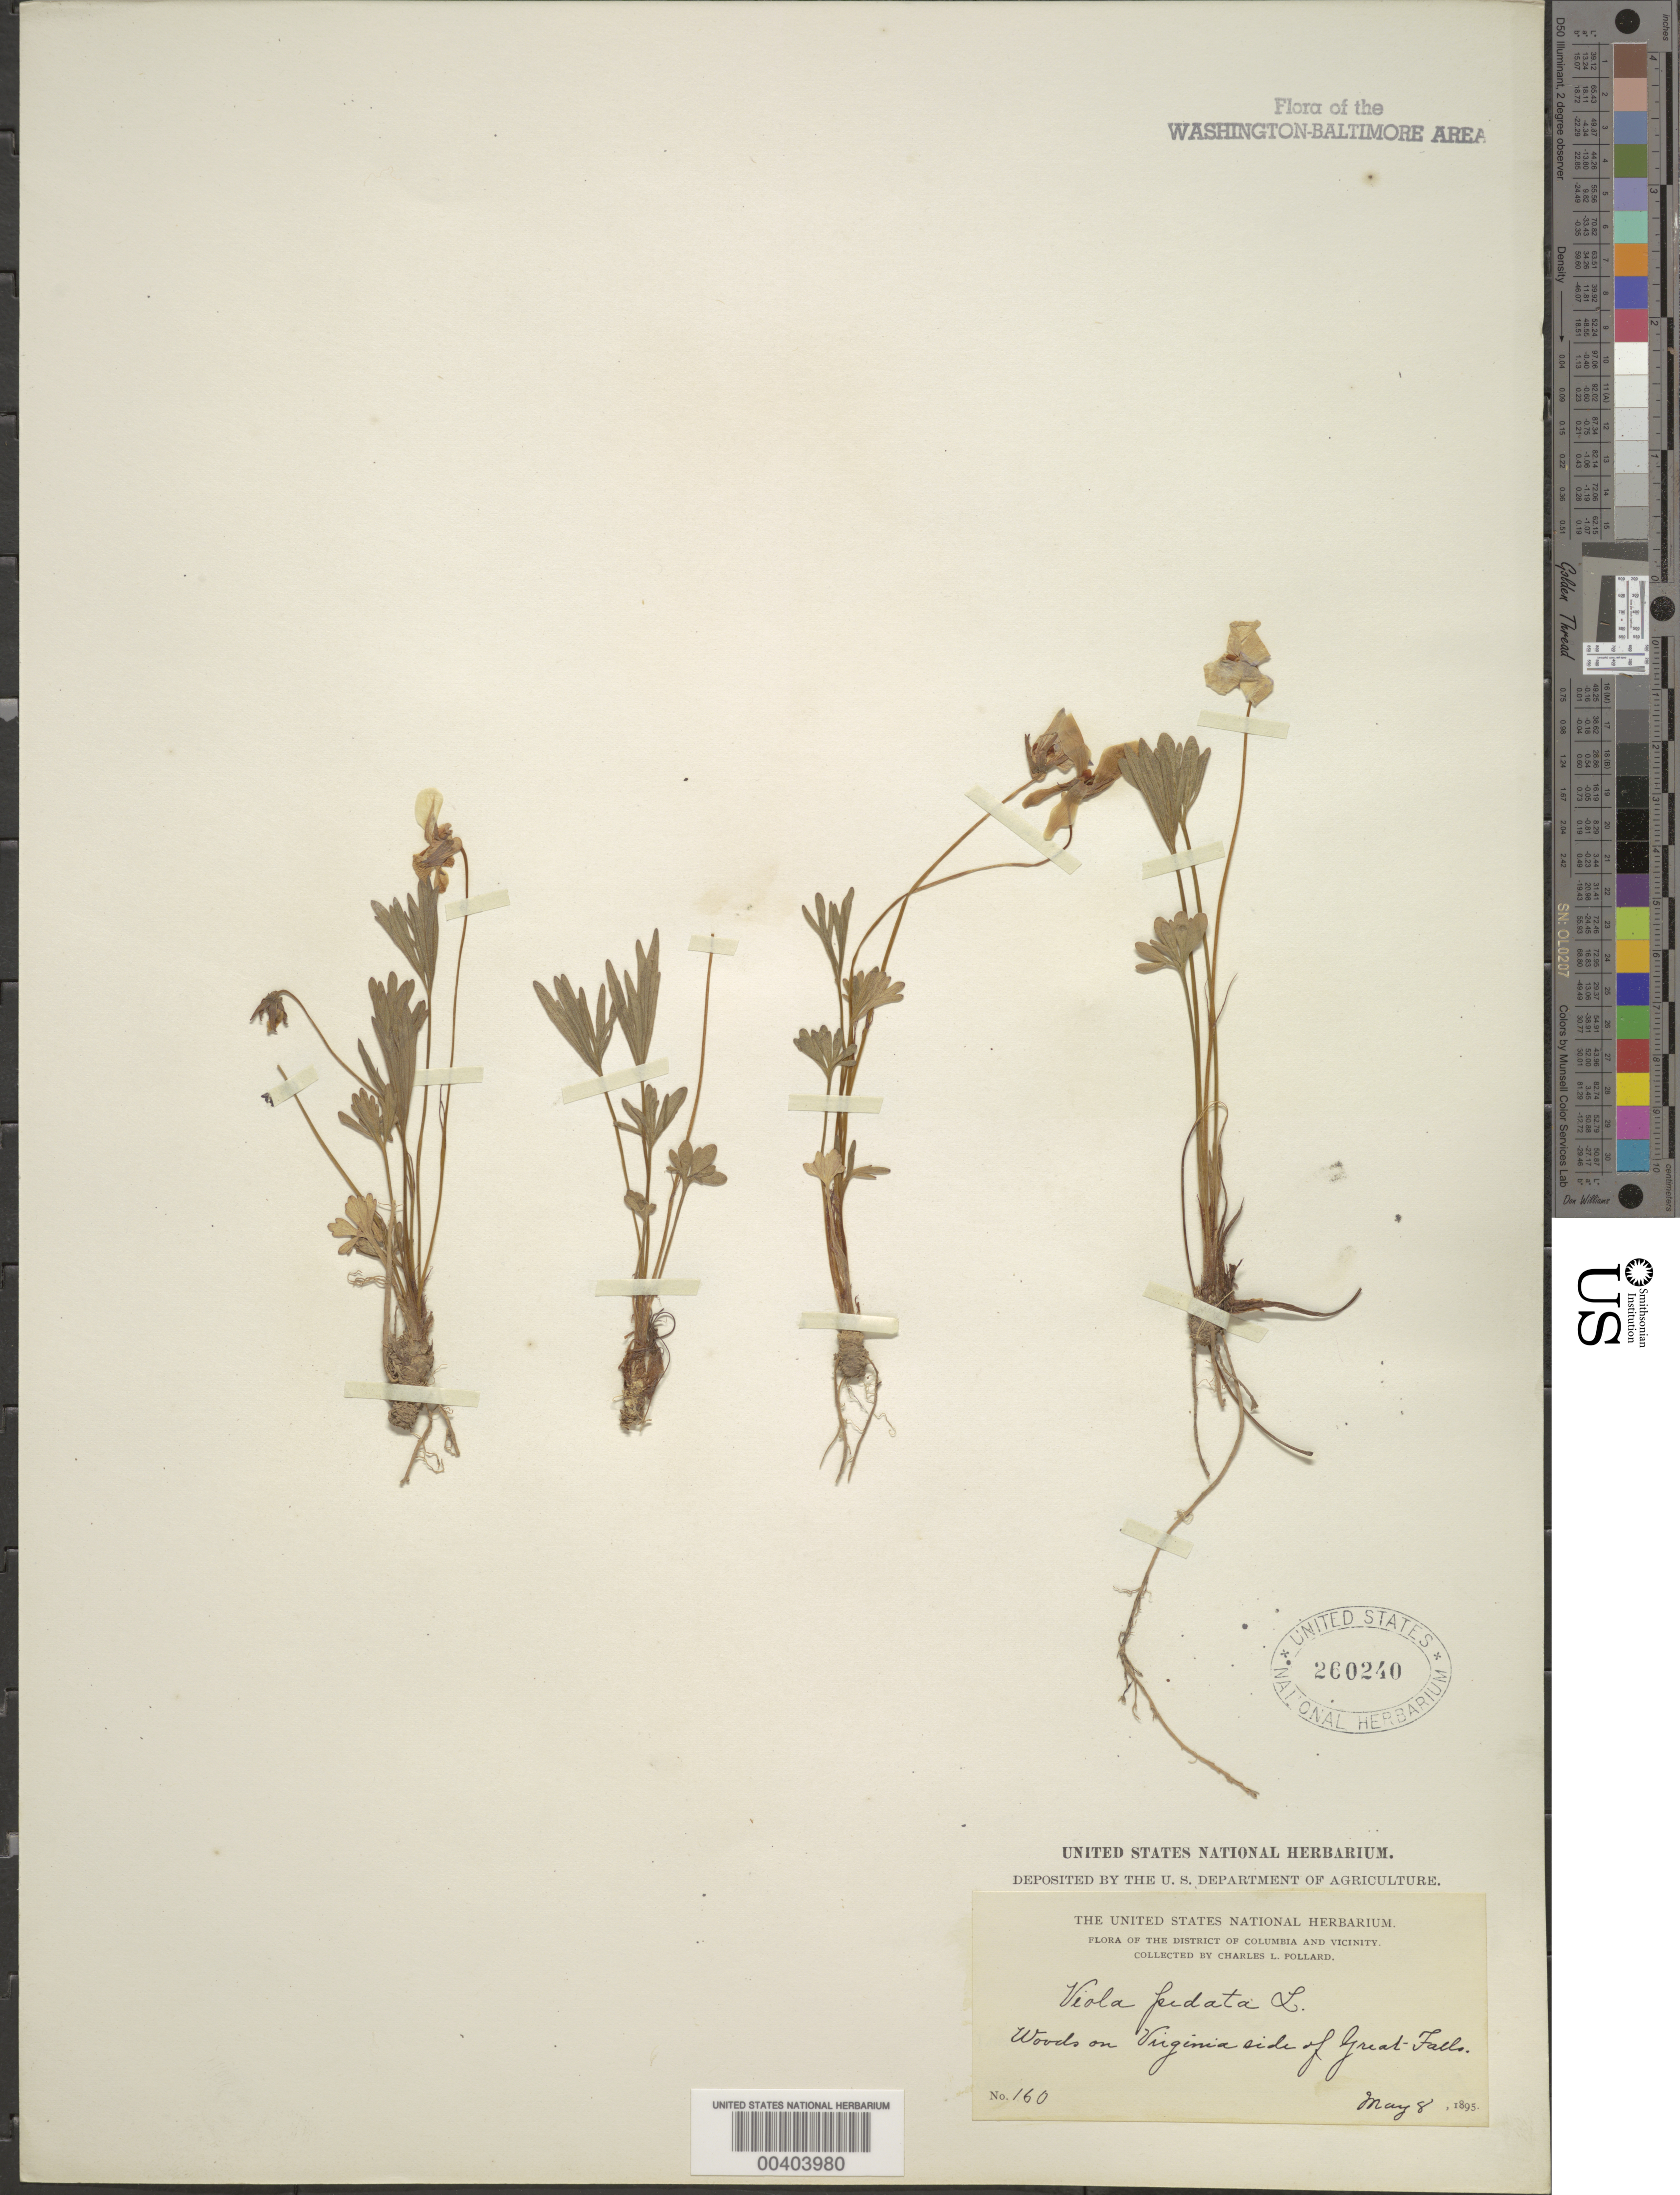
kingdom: Plantae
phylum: Tracheophyta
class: Magnoliopsida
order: Malpighiales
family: Violaceae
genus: Viola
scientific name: Viola pedata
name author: L.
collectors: C. L. Pollard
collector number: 160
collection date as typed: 08 May 1895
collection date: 1895-05-08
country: United States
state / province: Virginia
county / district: Fairfax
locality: Great Falls C. and O. Canal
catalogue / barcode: US 260240